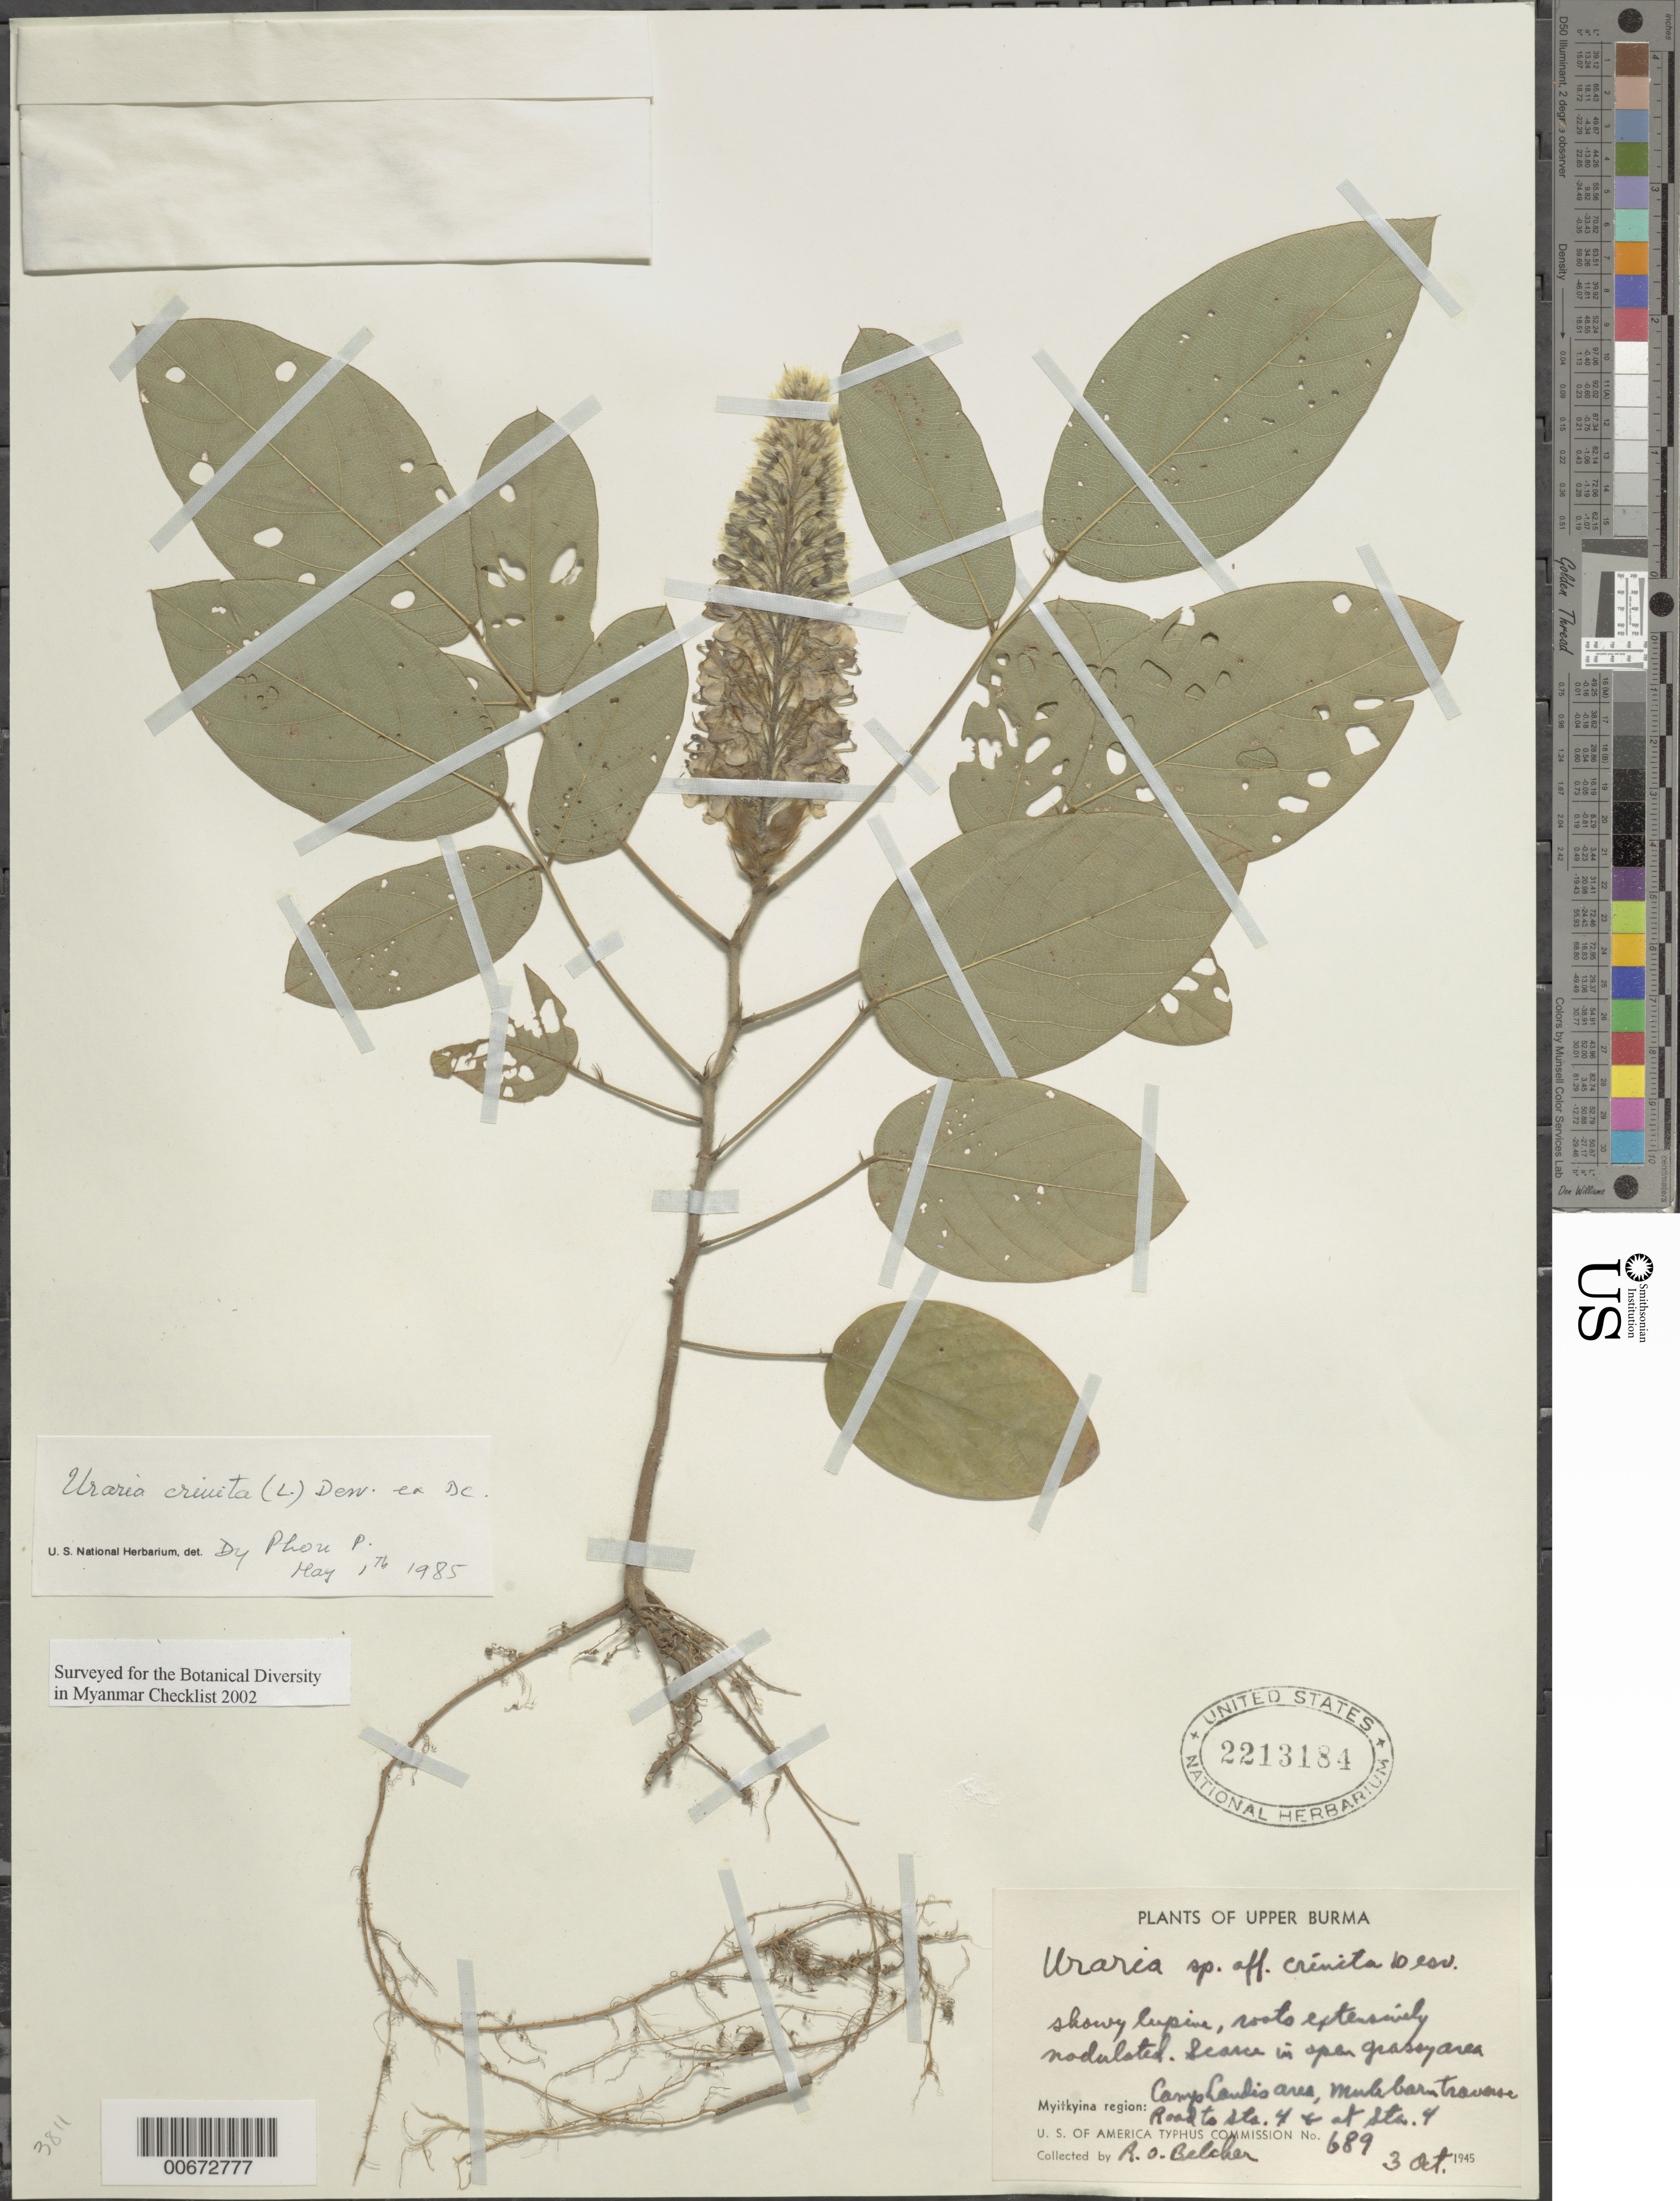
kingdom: Plantae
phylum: Tracheophyta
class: Magnoliopsida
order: Fabales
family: Fabaceae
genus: Uraria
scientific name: Uraria crinita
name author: (L.) Desv.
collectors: R. Belcher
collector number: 689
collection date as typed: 03 Oct 1945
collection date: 1945-10-03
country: Myanmar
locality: Myitkyina region, Camp Landis area, "Mule Barn Traverse".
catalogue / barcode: US 2213184